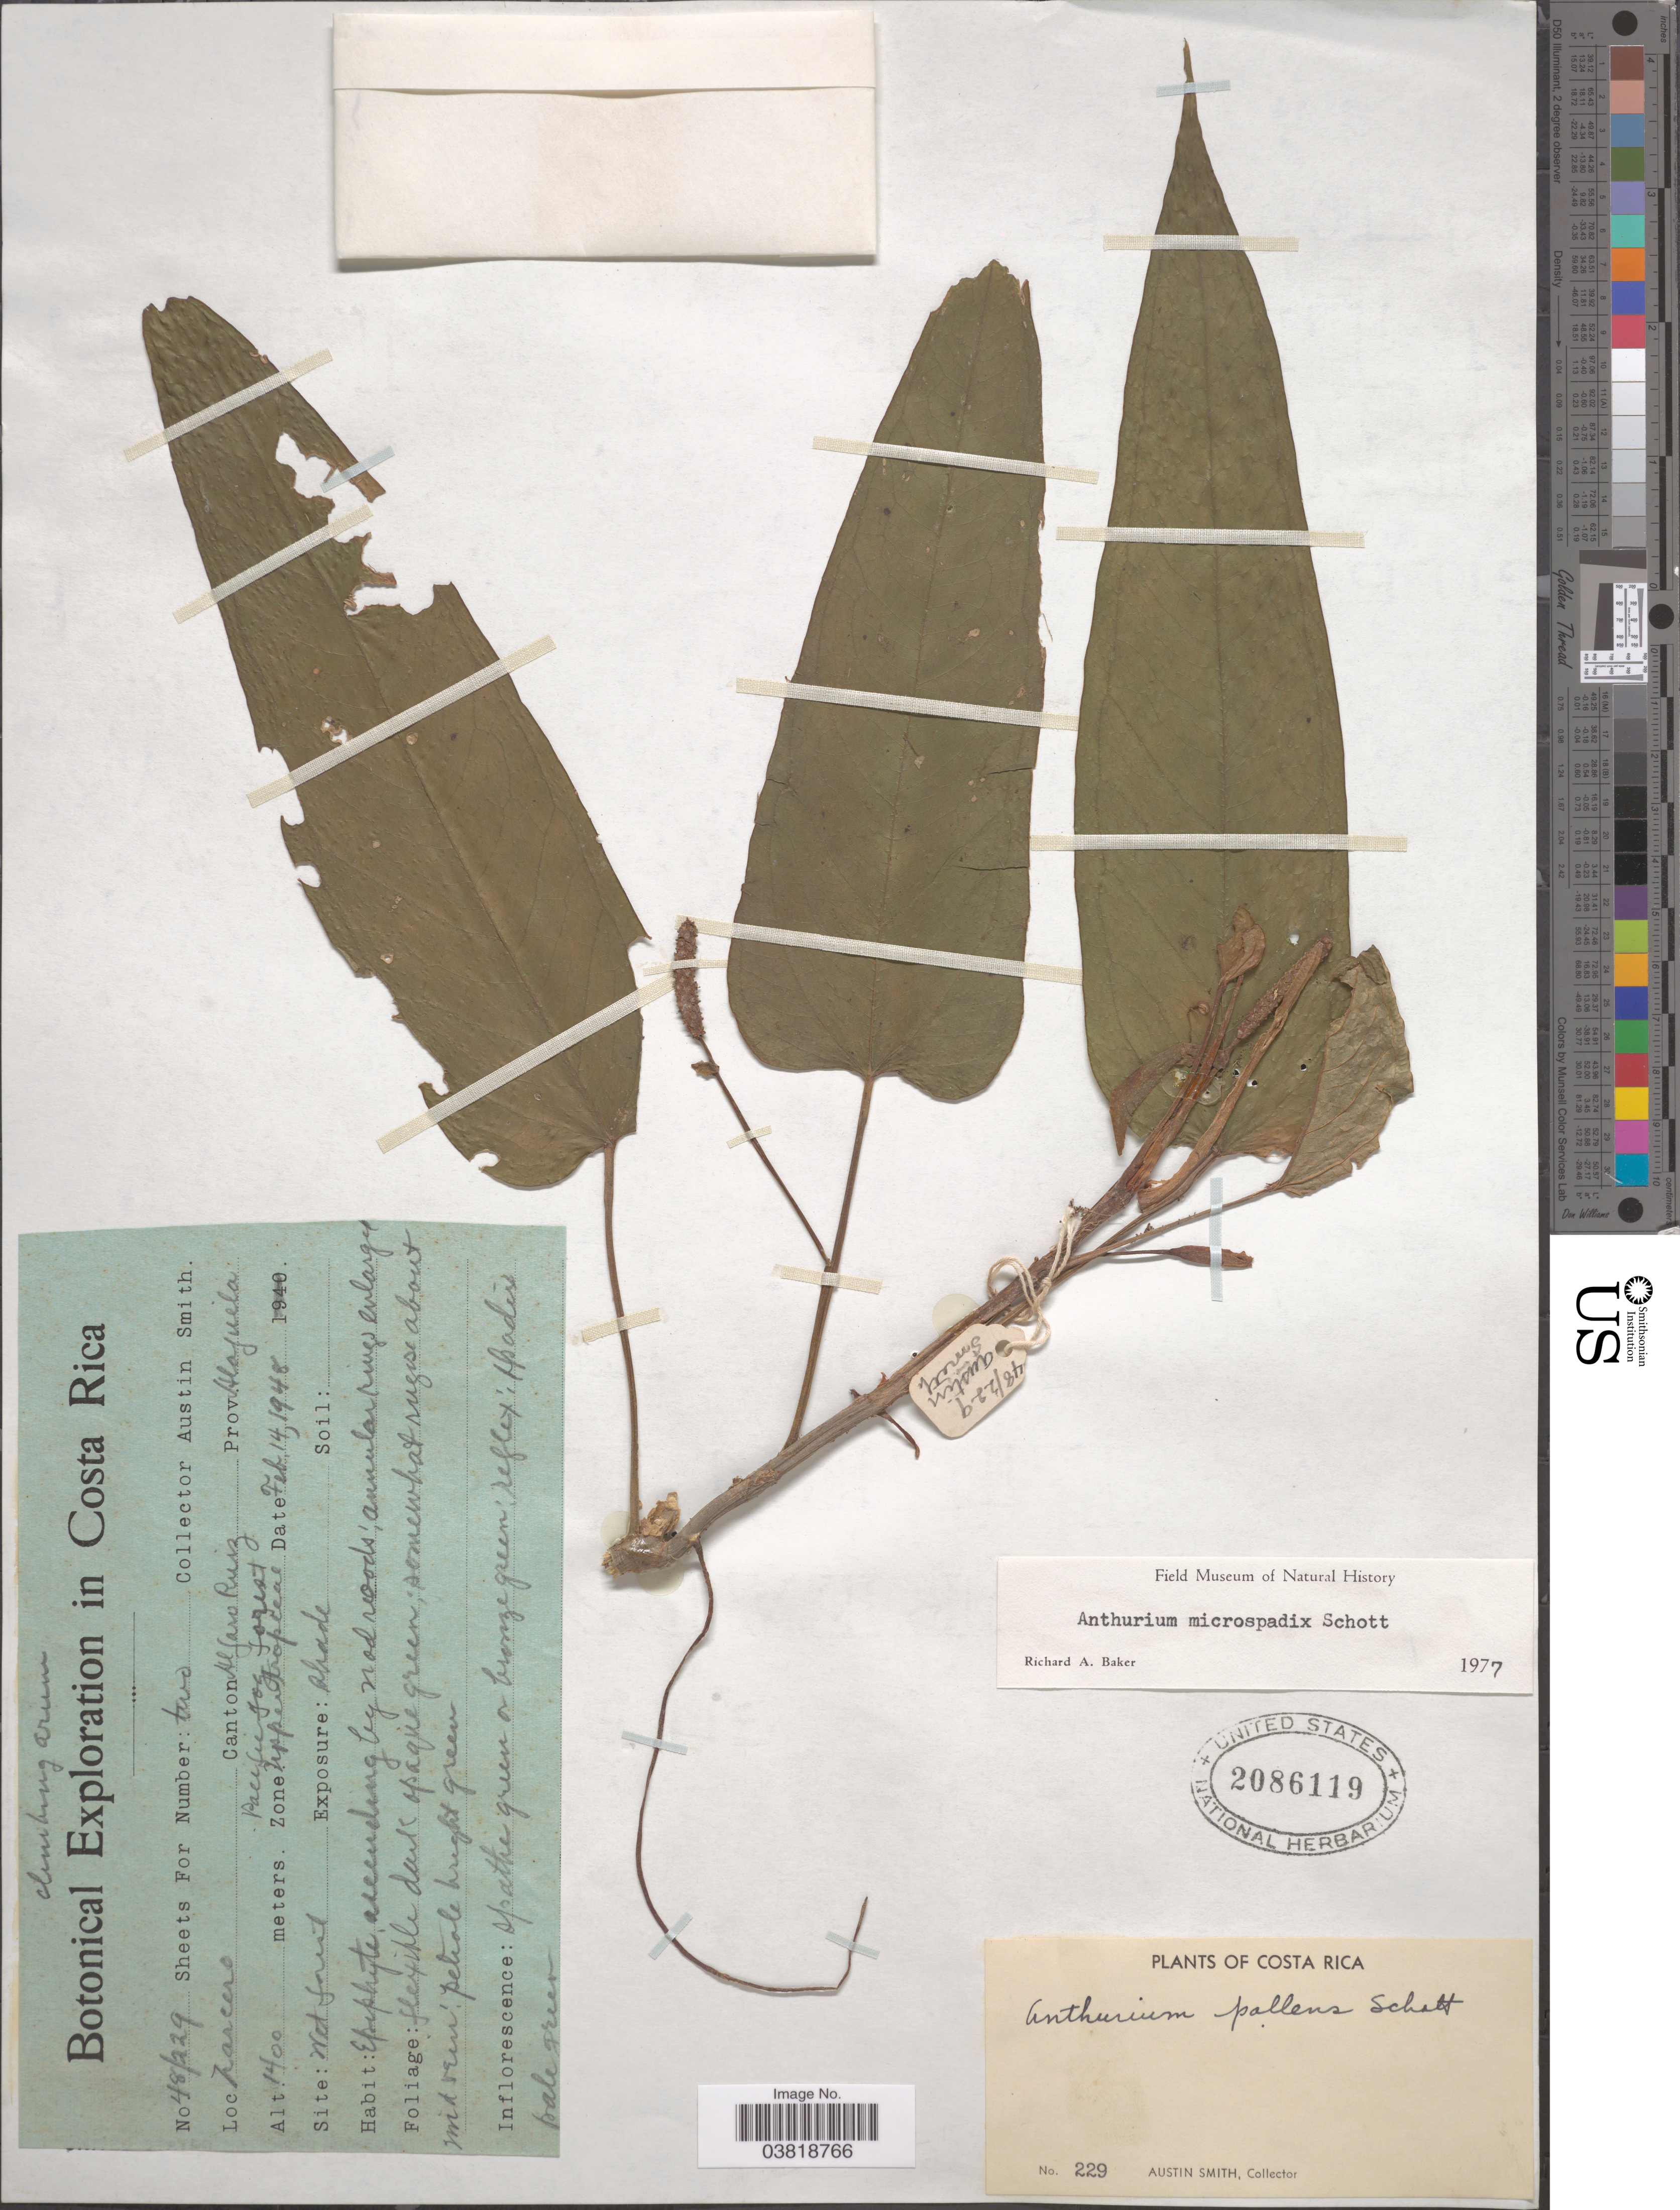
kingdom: Plantae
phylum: Tracheophyta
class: Liliopsida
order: Alismatales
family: Araceae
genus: Anthurium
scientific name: Anthurium microspadix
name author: Schott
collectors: Aust P. Smith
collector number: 48/229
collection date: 1948-02-14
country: Costa Rica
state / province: Alajuela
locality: Zarcero Canton Alfaro Ruiz. Zone: Pacific Fog forest Upper Tropical.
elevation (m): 1400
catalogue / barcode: US 2086119